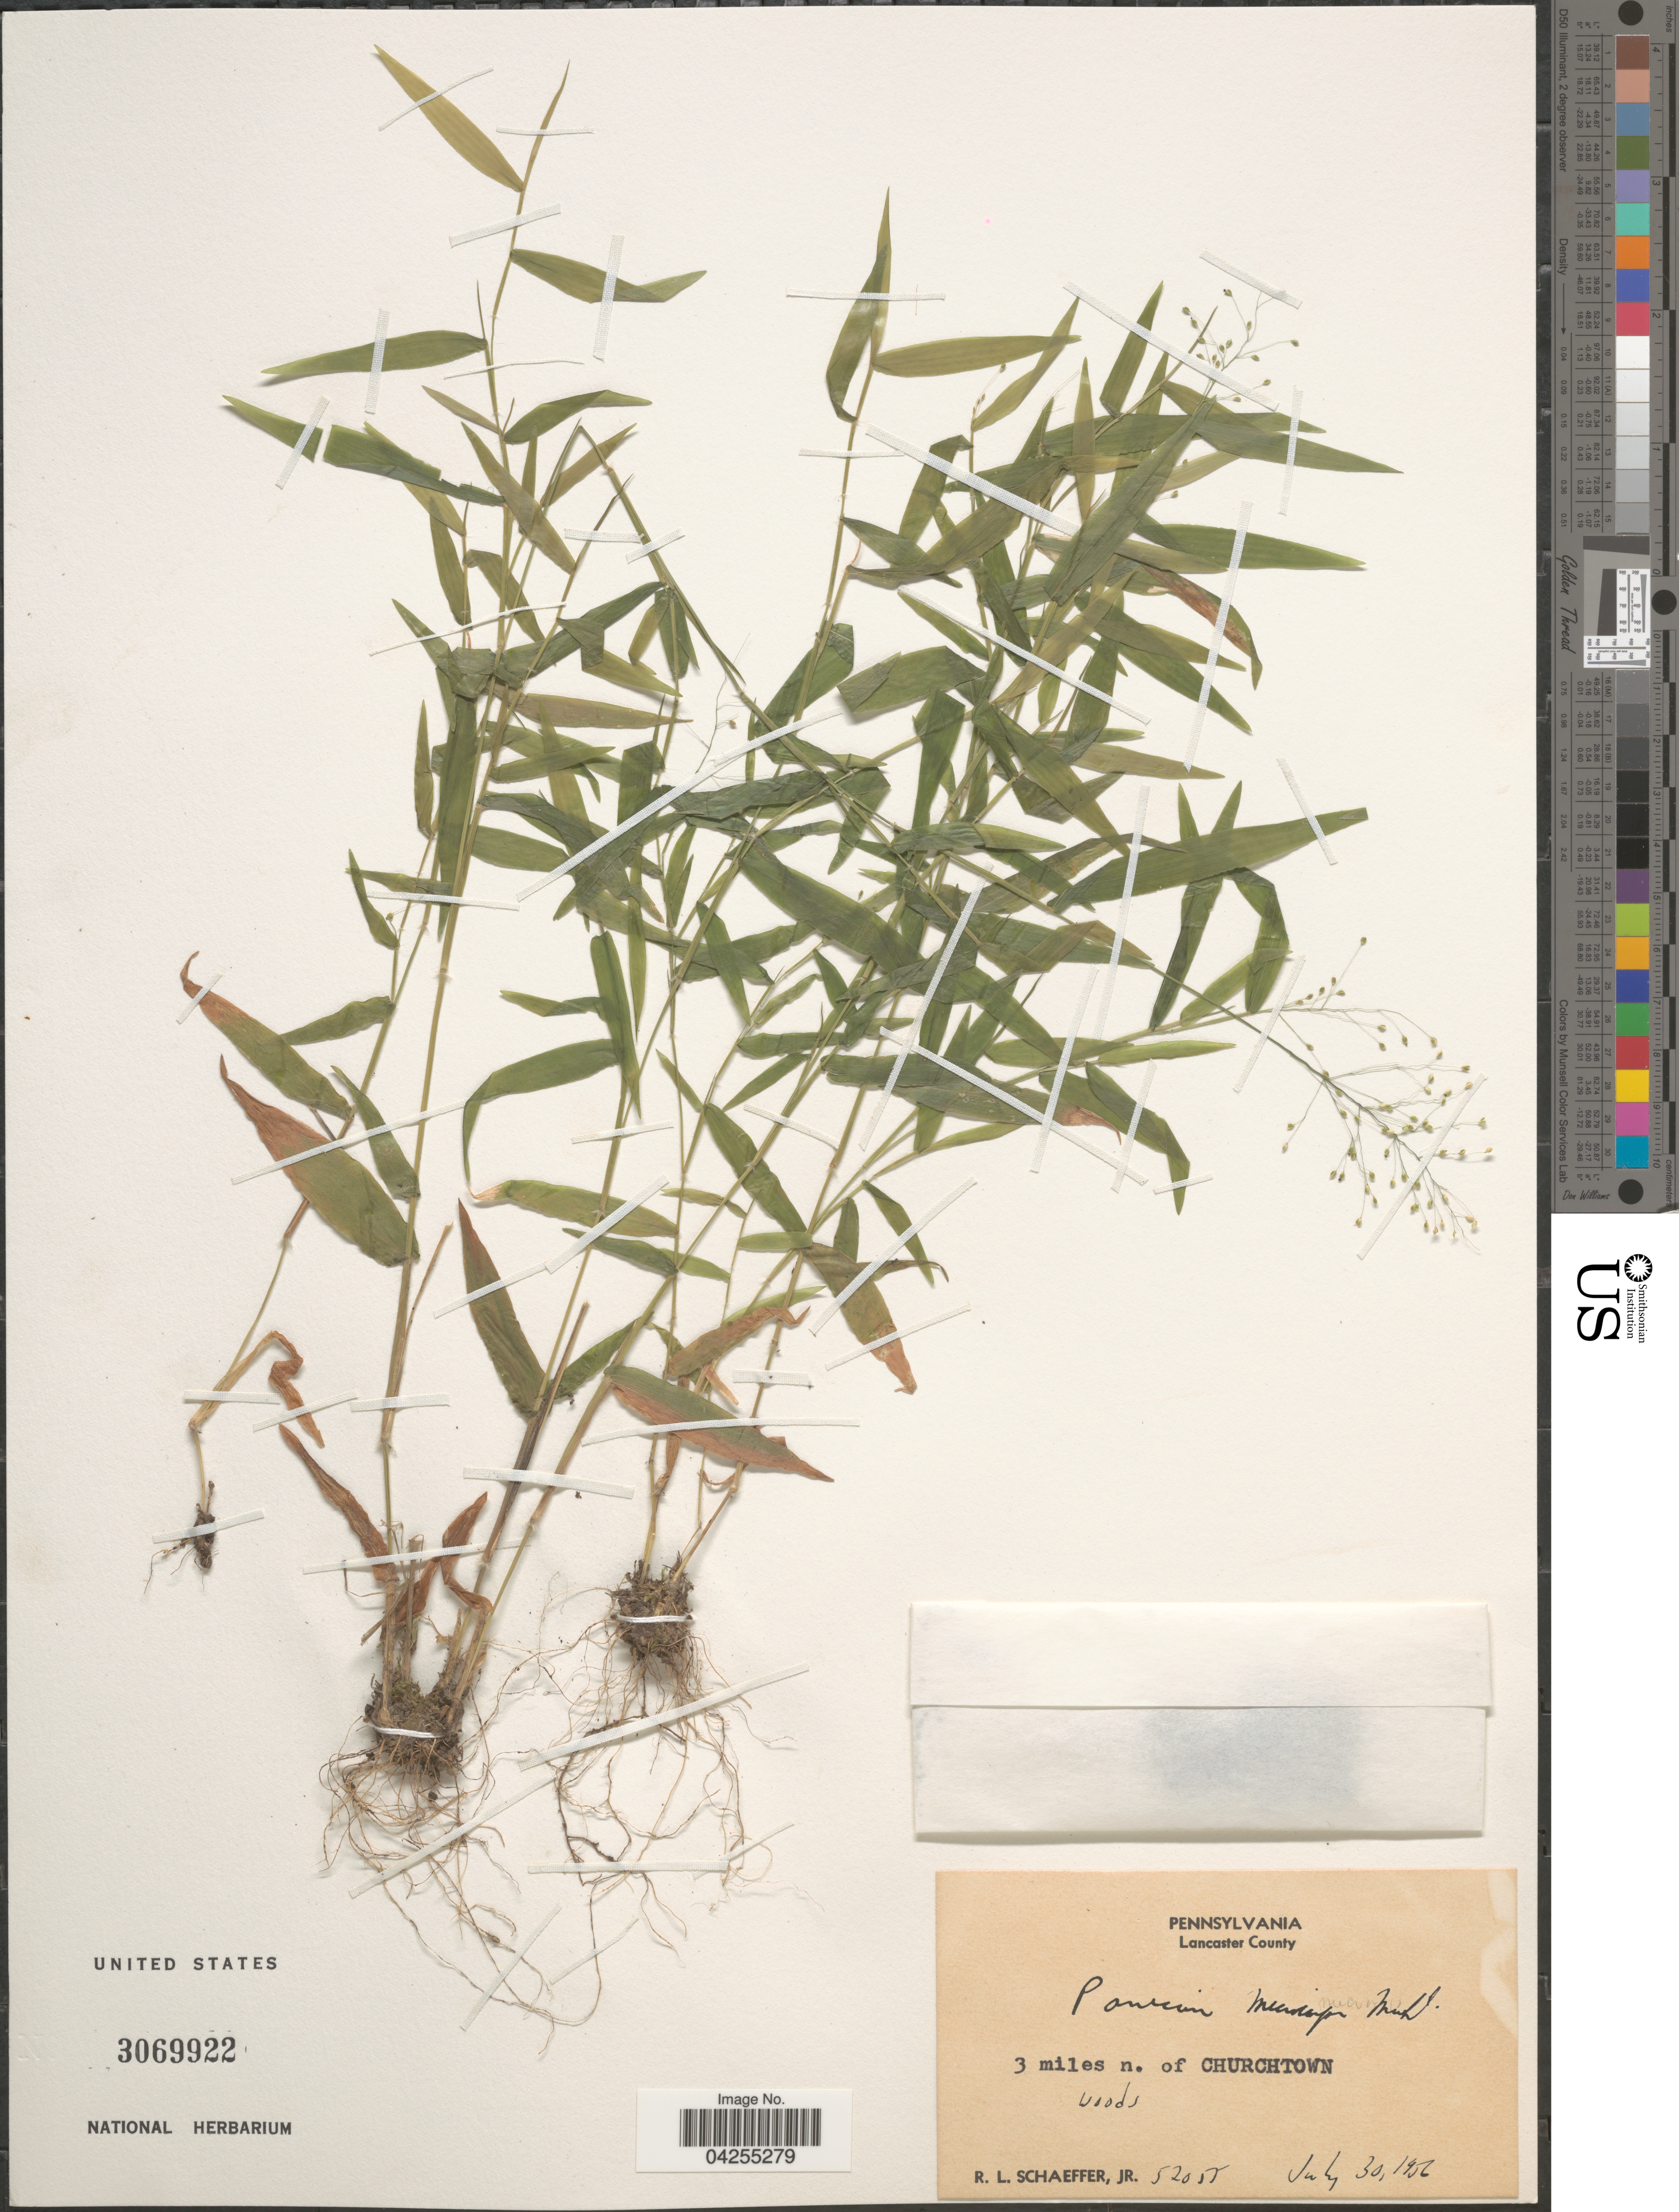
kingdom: Plantae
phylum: Tracheophyta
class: Liliopsida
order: Poales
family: Poaceae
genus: Dichanthelium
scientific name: Dichanthelium dichotomum var. dichotomum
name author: (L.) Gould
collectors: R. L. Schaeffer Jr.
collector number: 52055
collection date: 1956-07-30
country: United States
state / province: Pennsylvania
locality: Lancaster County. 3 miles n. of Churchtown.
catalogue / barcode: US 3069922